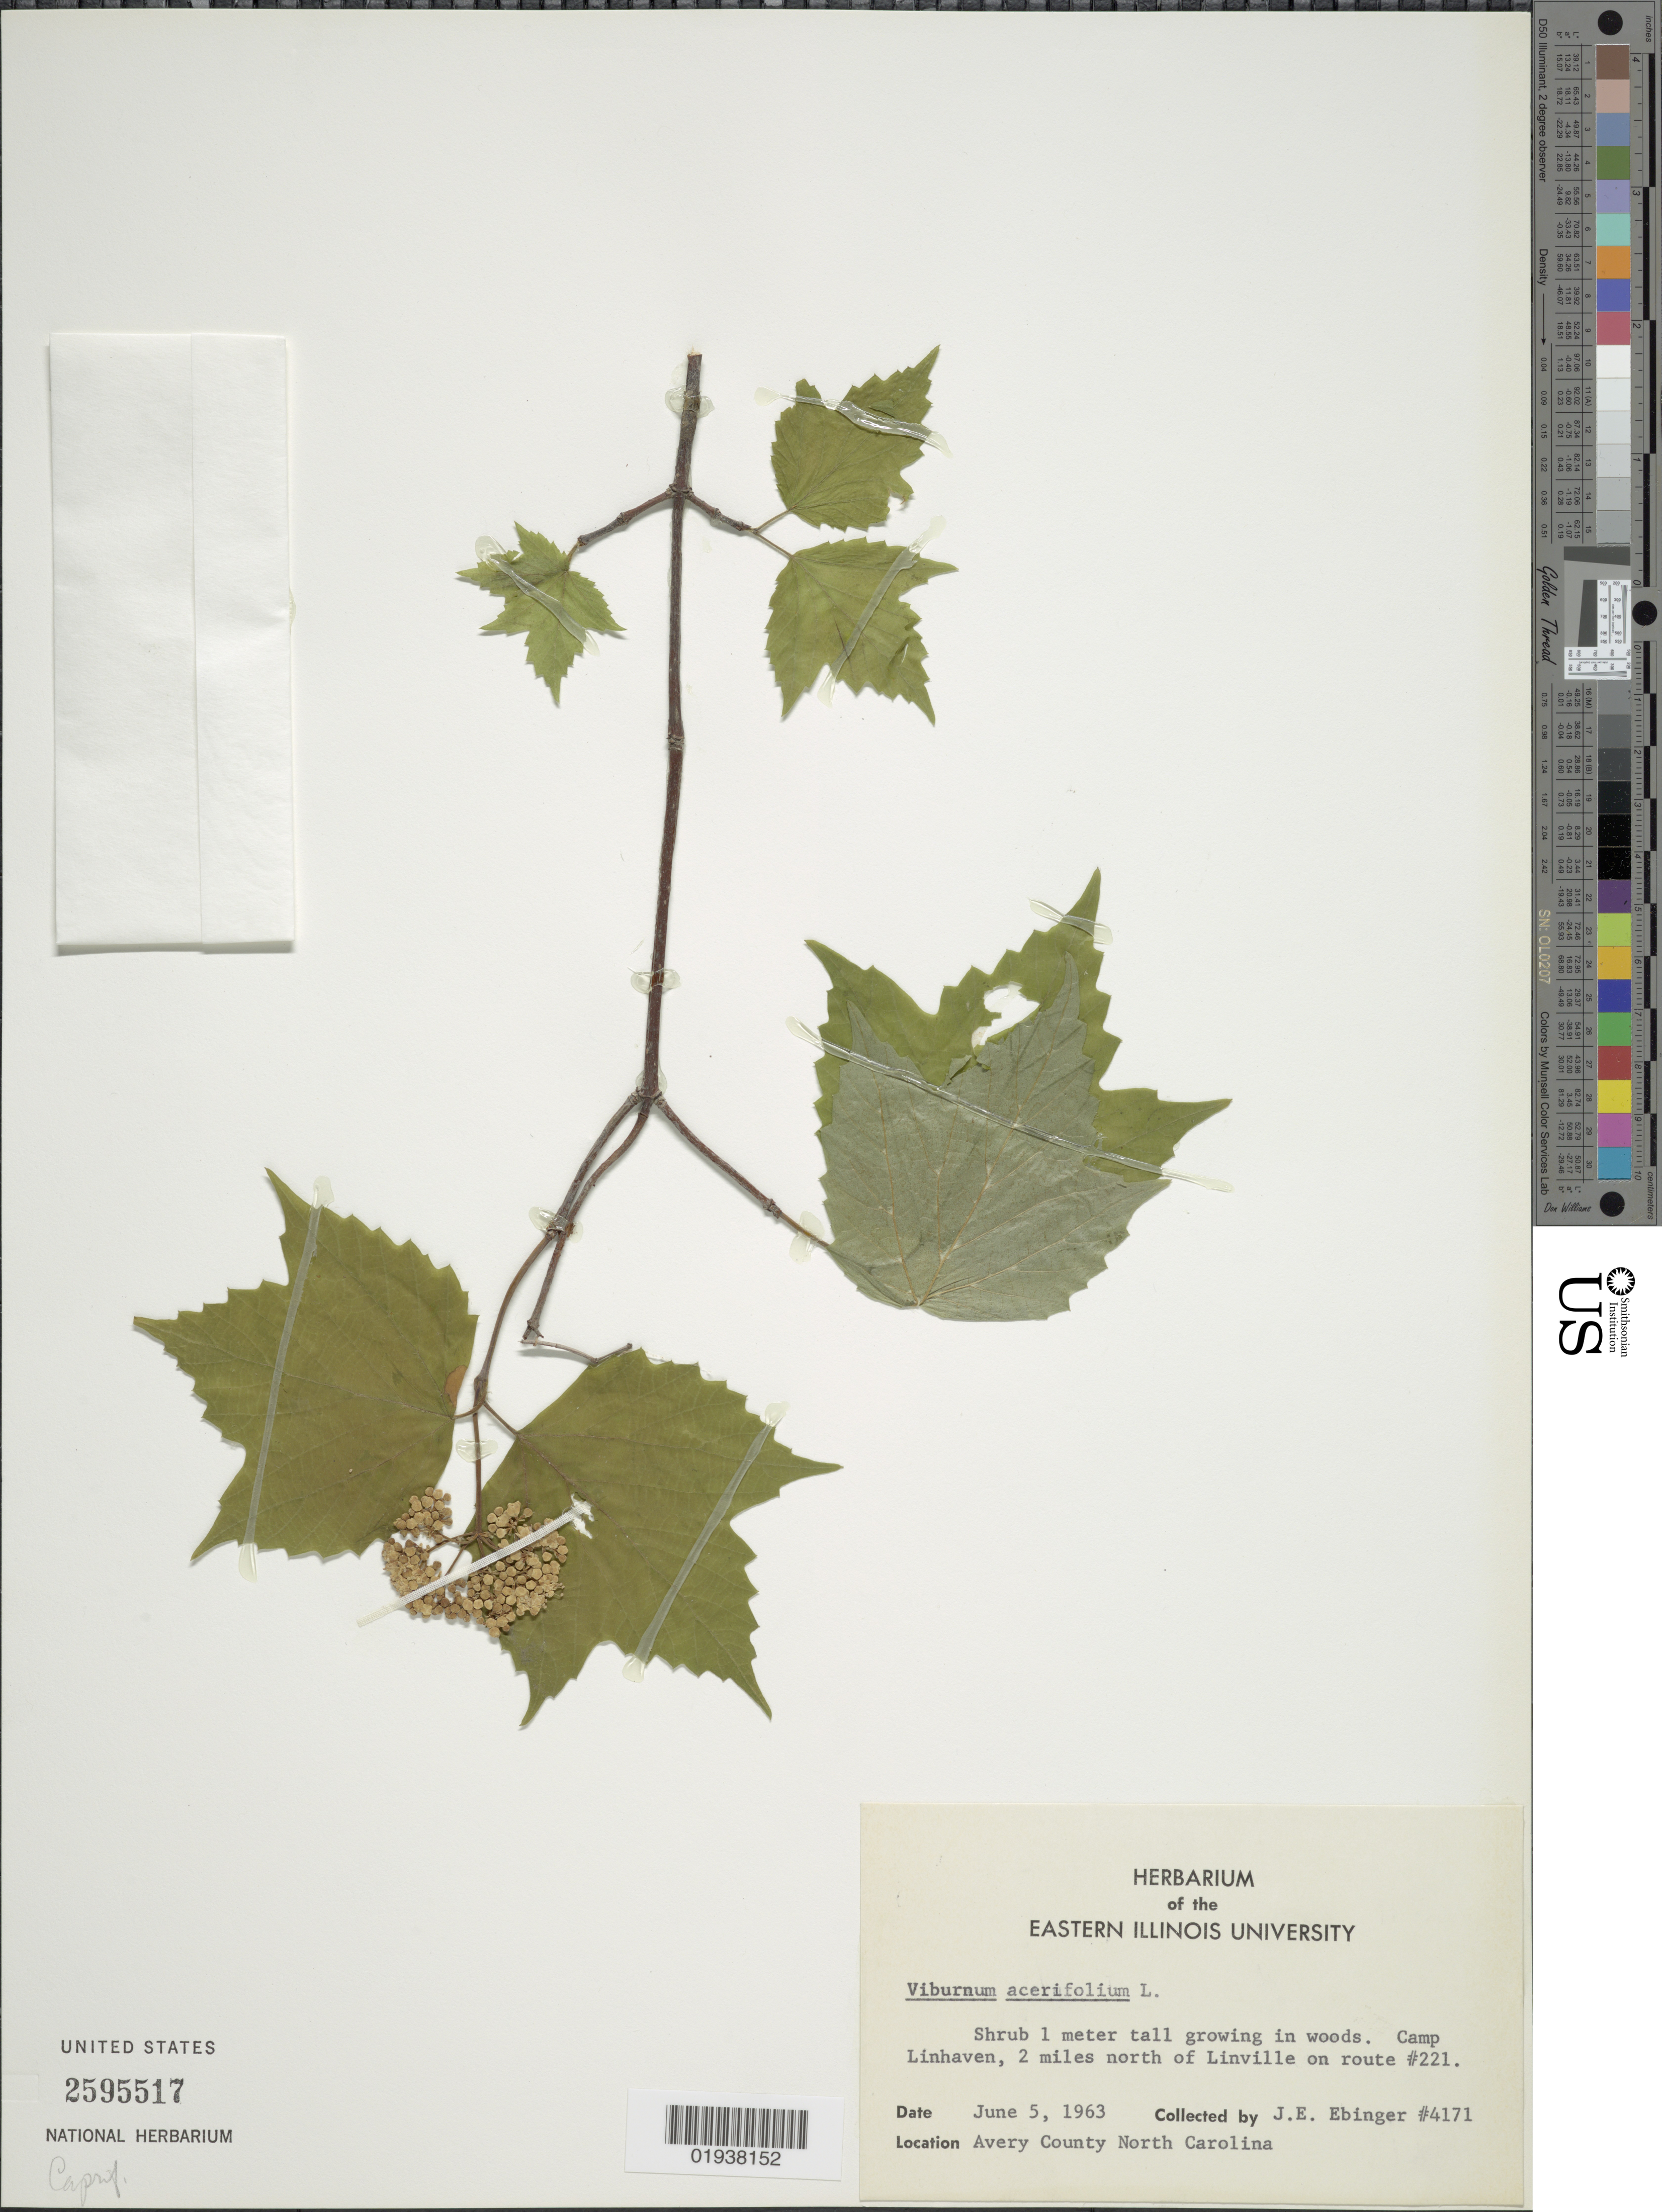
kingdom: Plantae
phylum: Tracheophyta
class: Magnoliopsida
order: Dipsacales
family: Viburnaceae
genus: Viburnum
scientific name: Viburnum acerifolium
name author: L.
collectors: J. Ebinger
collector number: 4171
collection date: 1963-06-05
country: United States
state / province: North Carolina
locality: Camp Linhaven, 2 miles north of Linville on route #221. Avery County.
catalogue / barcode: US 2595517